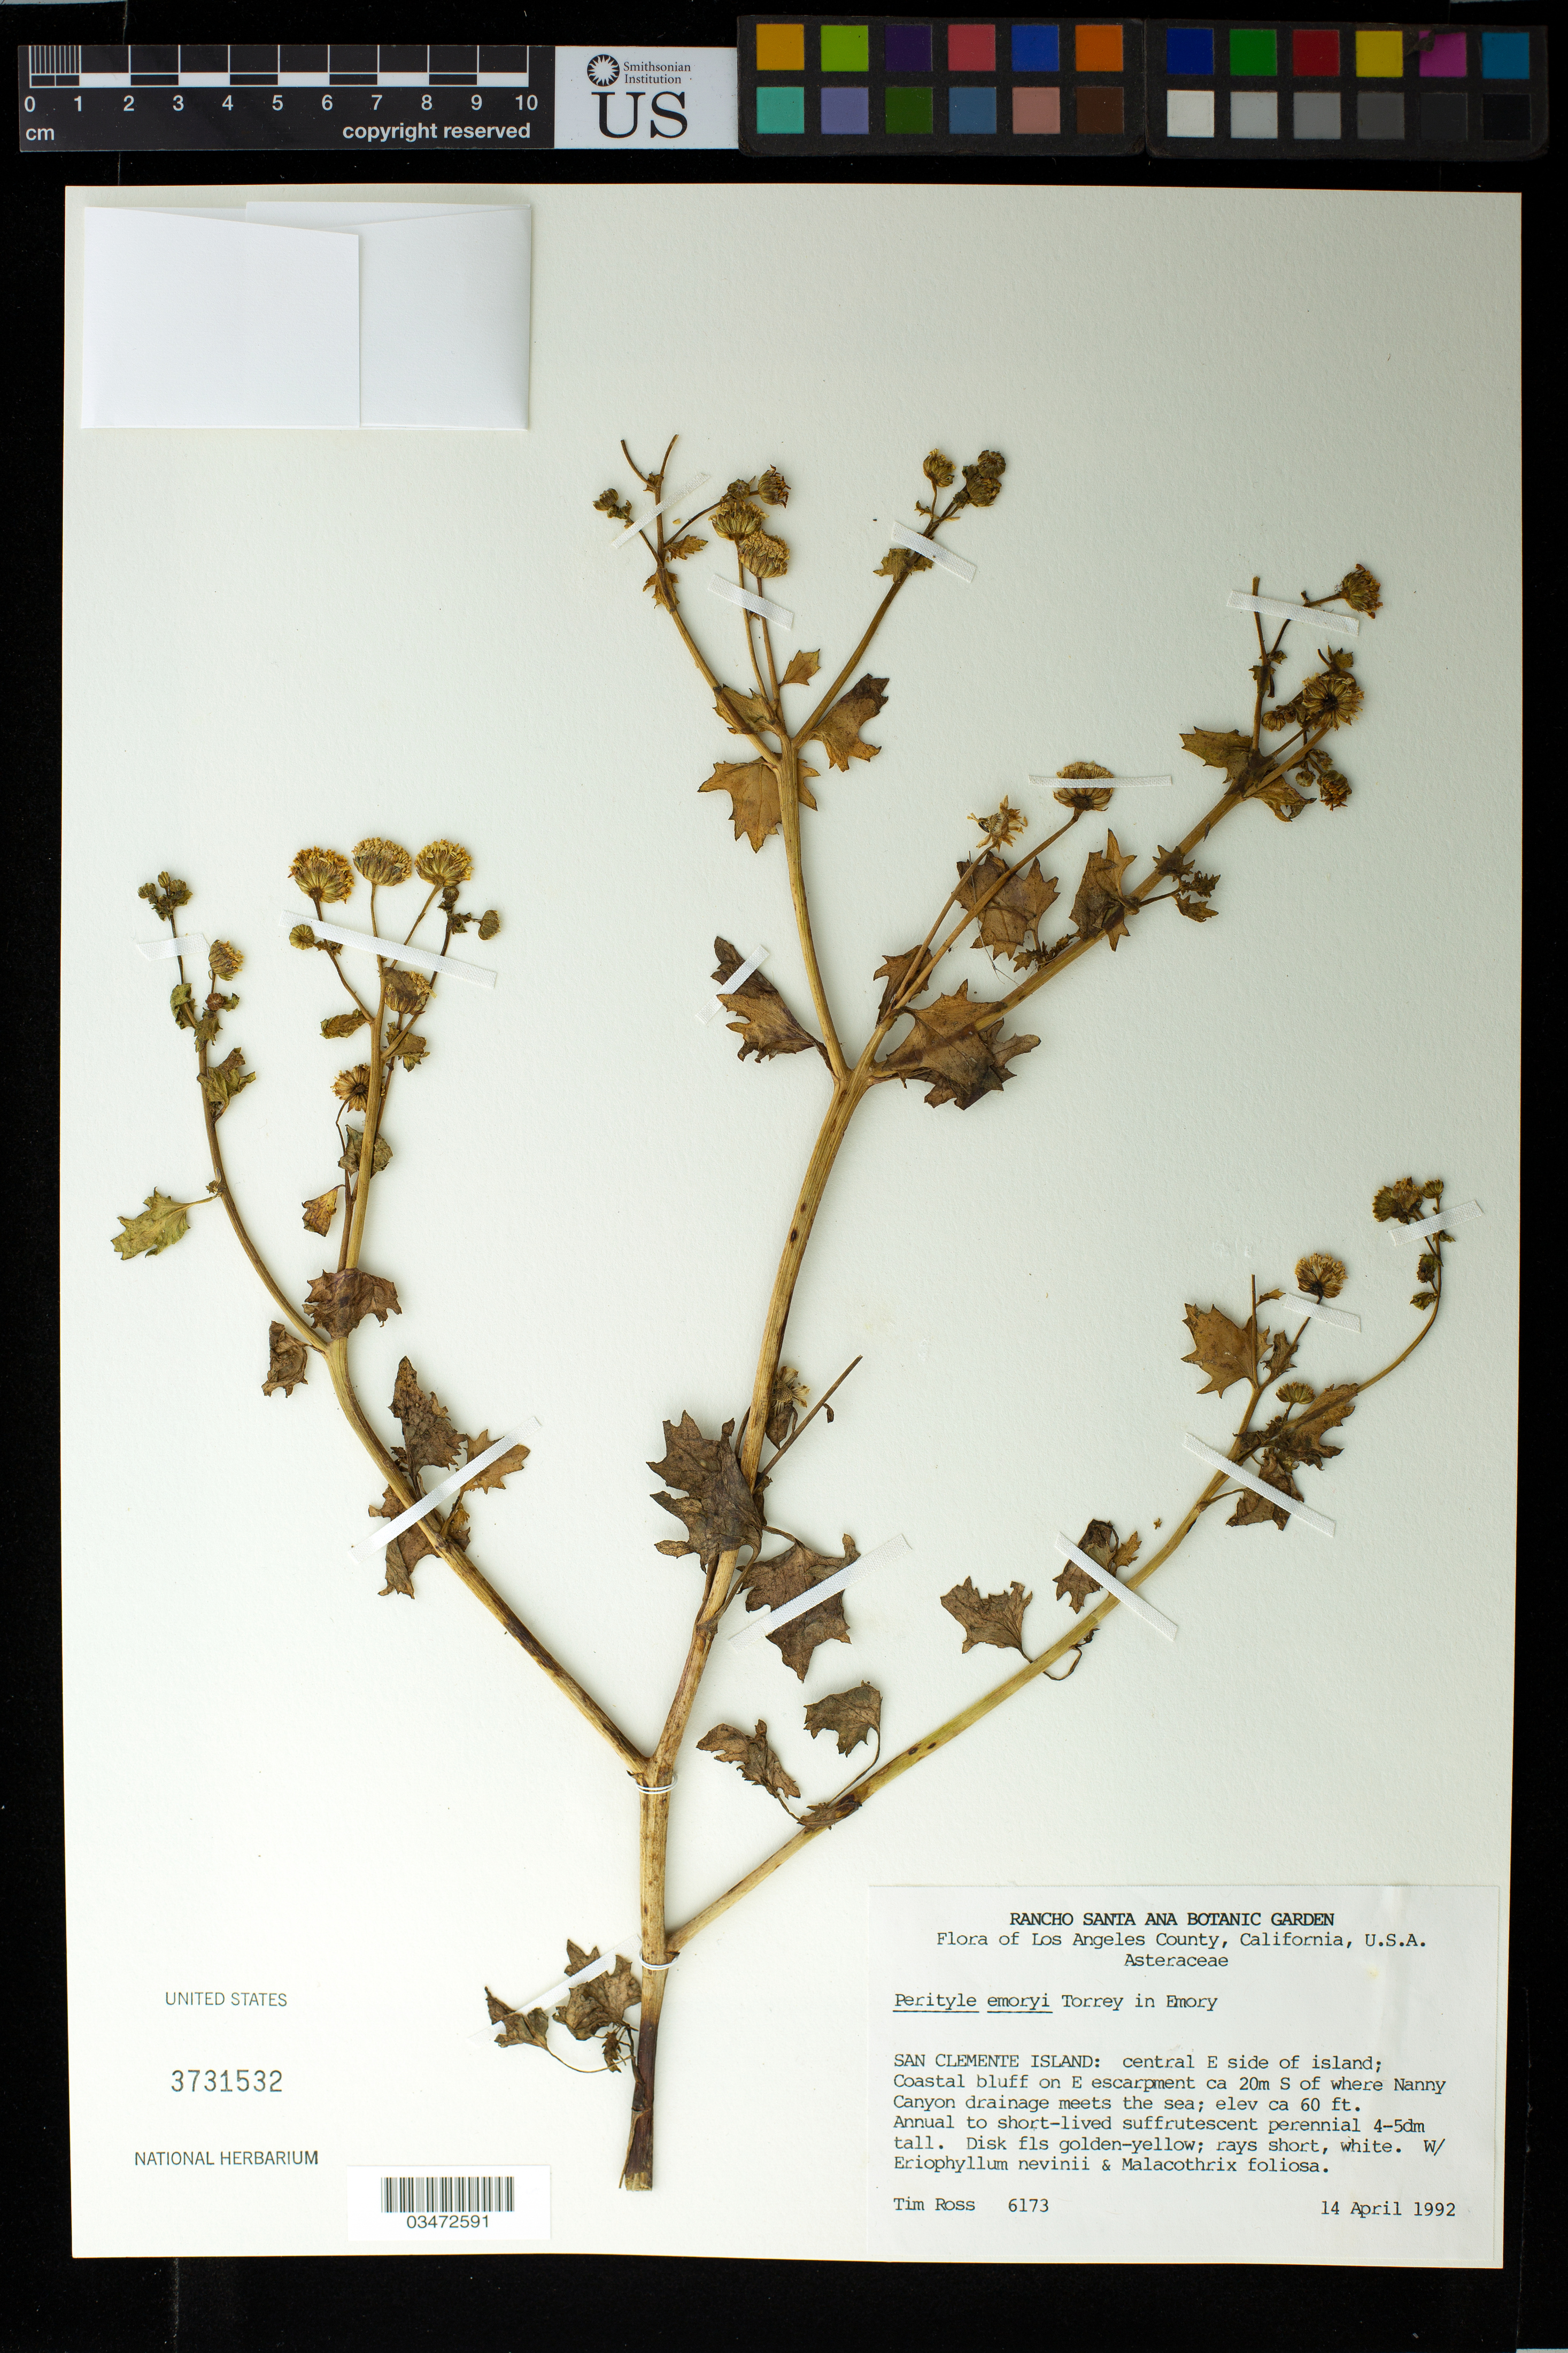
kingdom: Plantae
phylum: Tracheophyta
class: Magnoliopsida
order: Asterales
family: Asteraceae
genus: Perityle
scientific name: Perityle emoryi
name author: Torr. in Emory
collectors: T. Ross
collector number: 6173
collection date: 1992-04-14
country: United States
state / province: California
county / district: Los Angeles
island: San Clemente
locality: San Clemente Island: central E side of island; Coastal bluff on E escarpment ca 20 m S of where Nanny Canyon Drainage meets the sea.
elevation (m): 18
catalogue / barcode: US 3731532